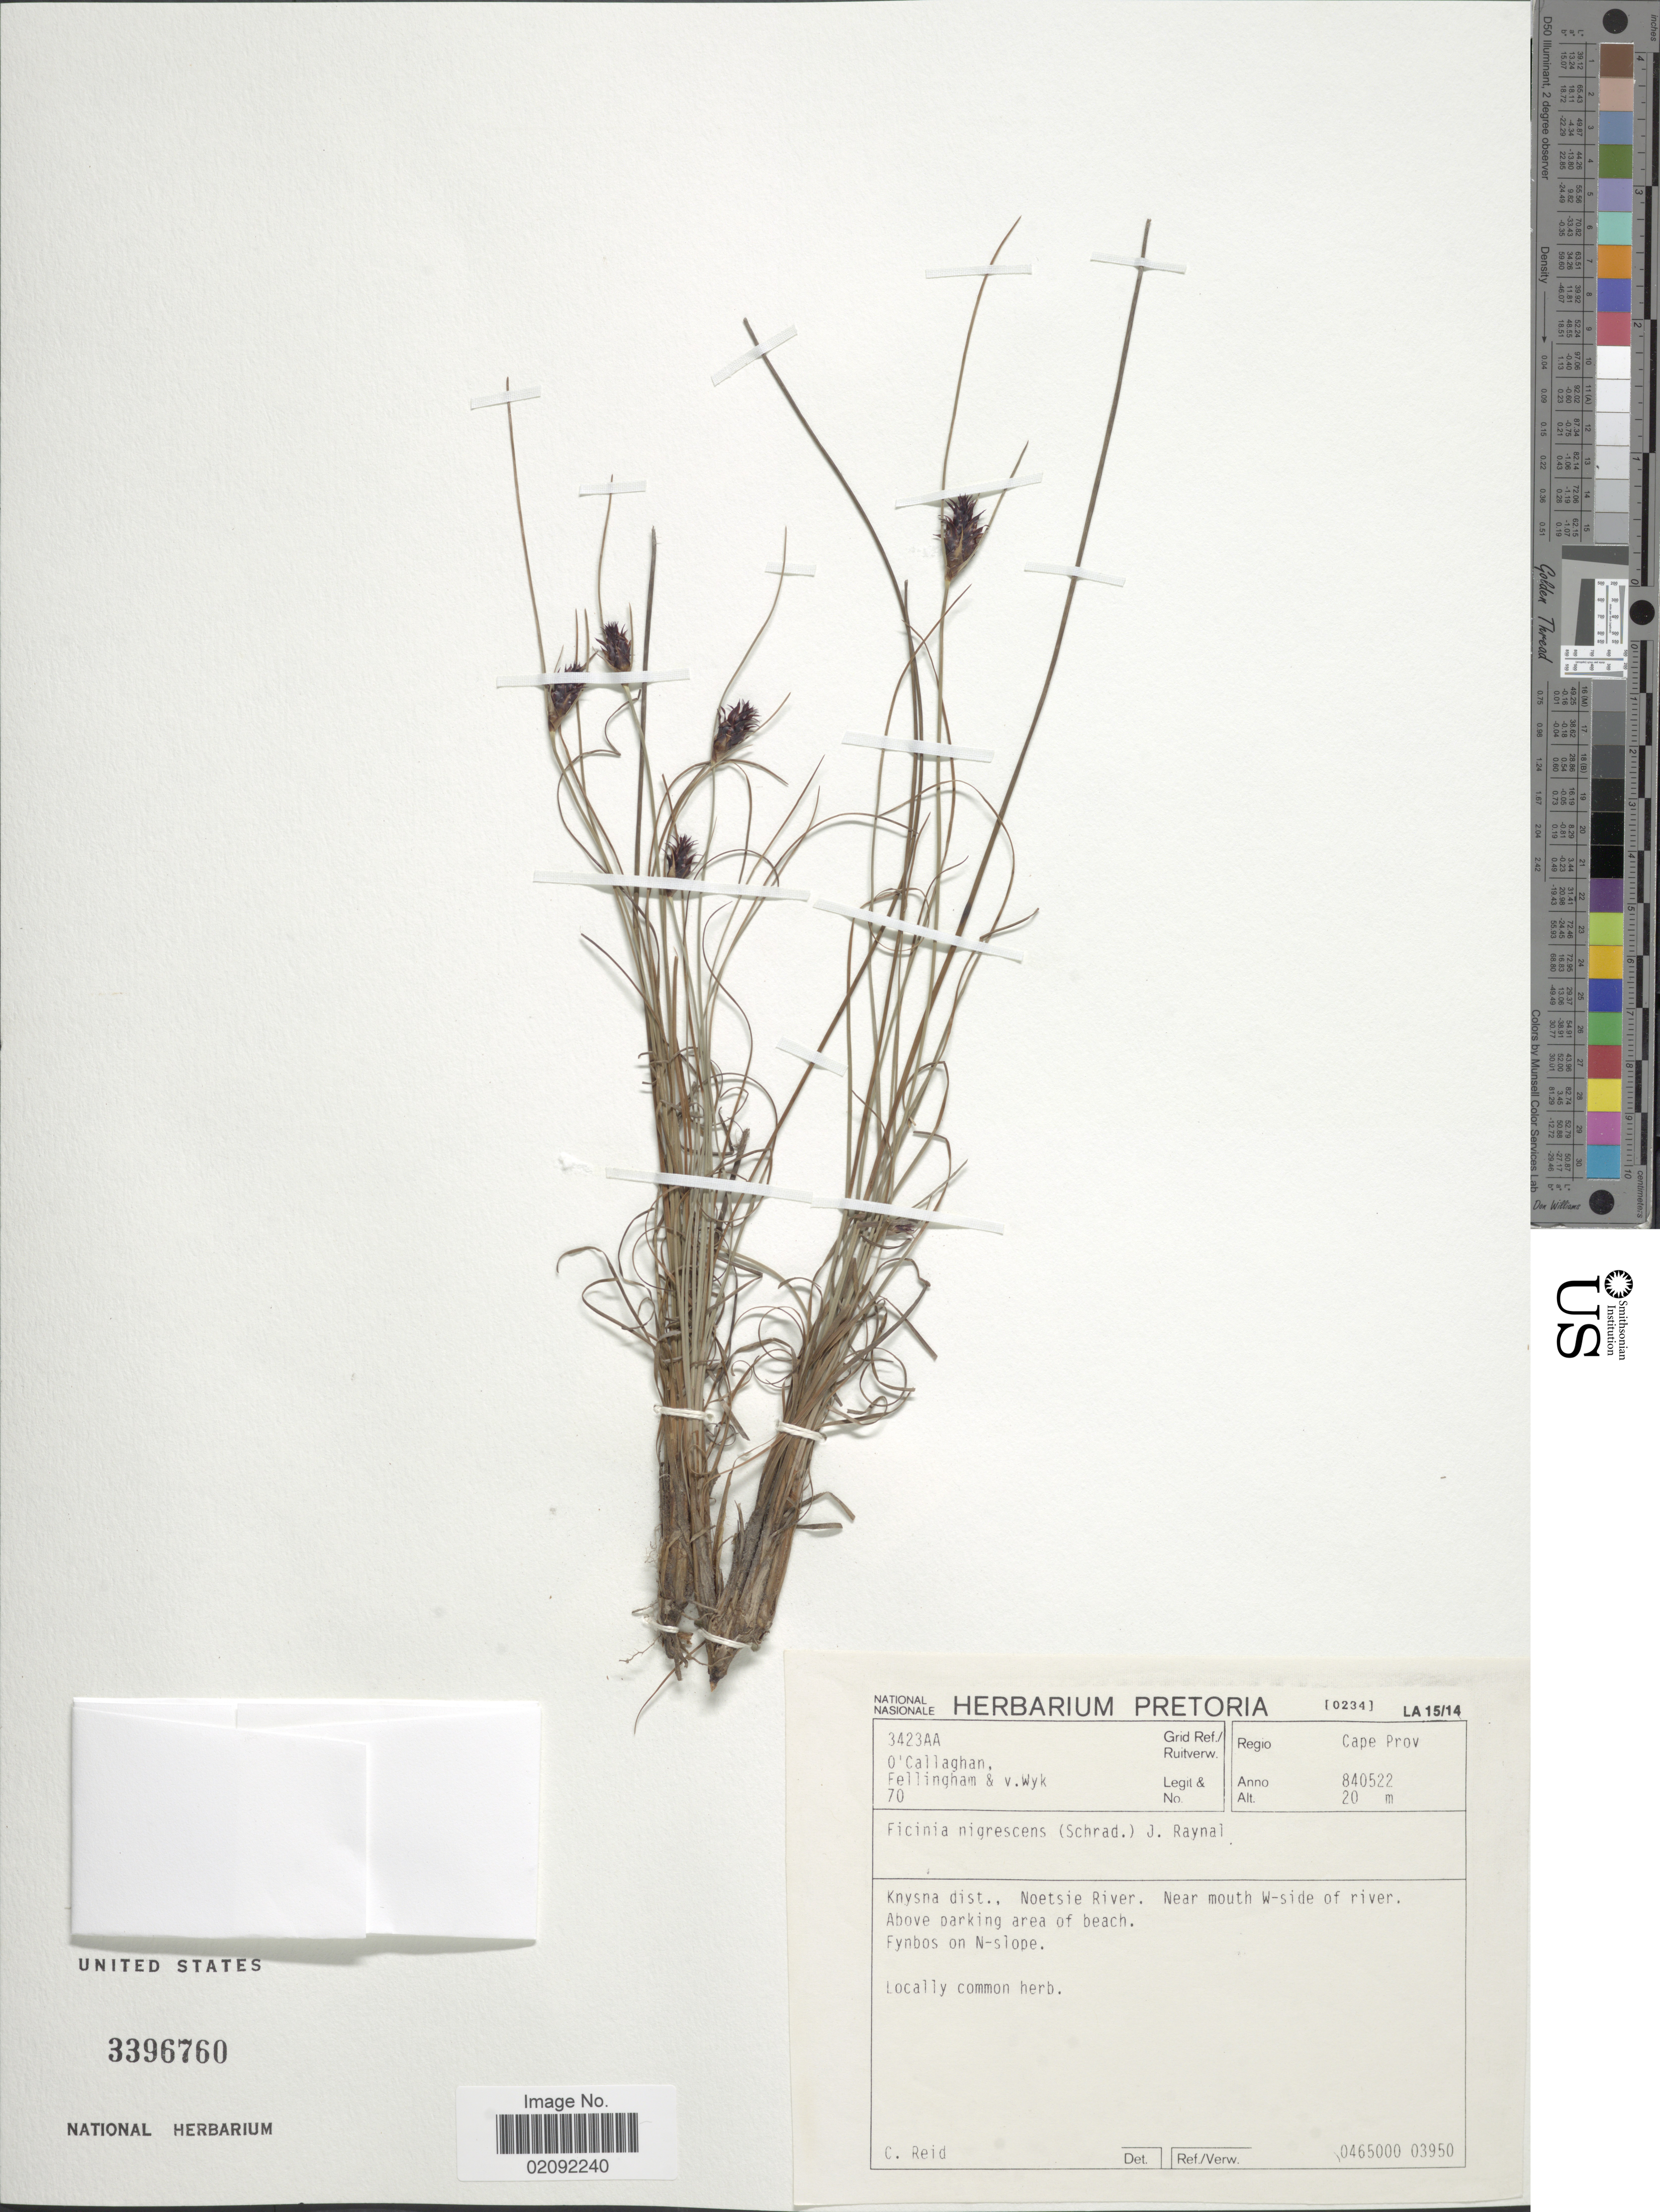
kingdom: Plantae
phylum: Tracheophyta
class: Liliopsida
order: Poales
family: Cyperaceae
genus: Ficinia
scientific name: Ficinia nigrescens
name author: (Schrad.) J. Raynal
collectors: O'Callaghan, A. Fellingham & -. Van Wyk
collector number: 70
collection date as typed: Transcribed d/m/y: 22/5/84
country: South Africa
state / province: Western Cape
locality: Regio Cape Prov. Knysna dist., Noetsie River. Near mouth W-side of river. Above parking area of beach. Fynbos on N-slope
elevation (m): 20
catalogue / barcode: US 3396760